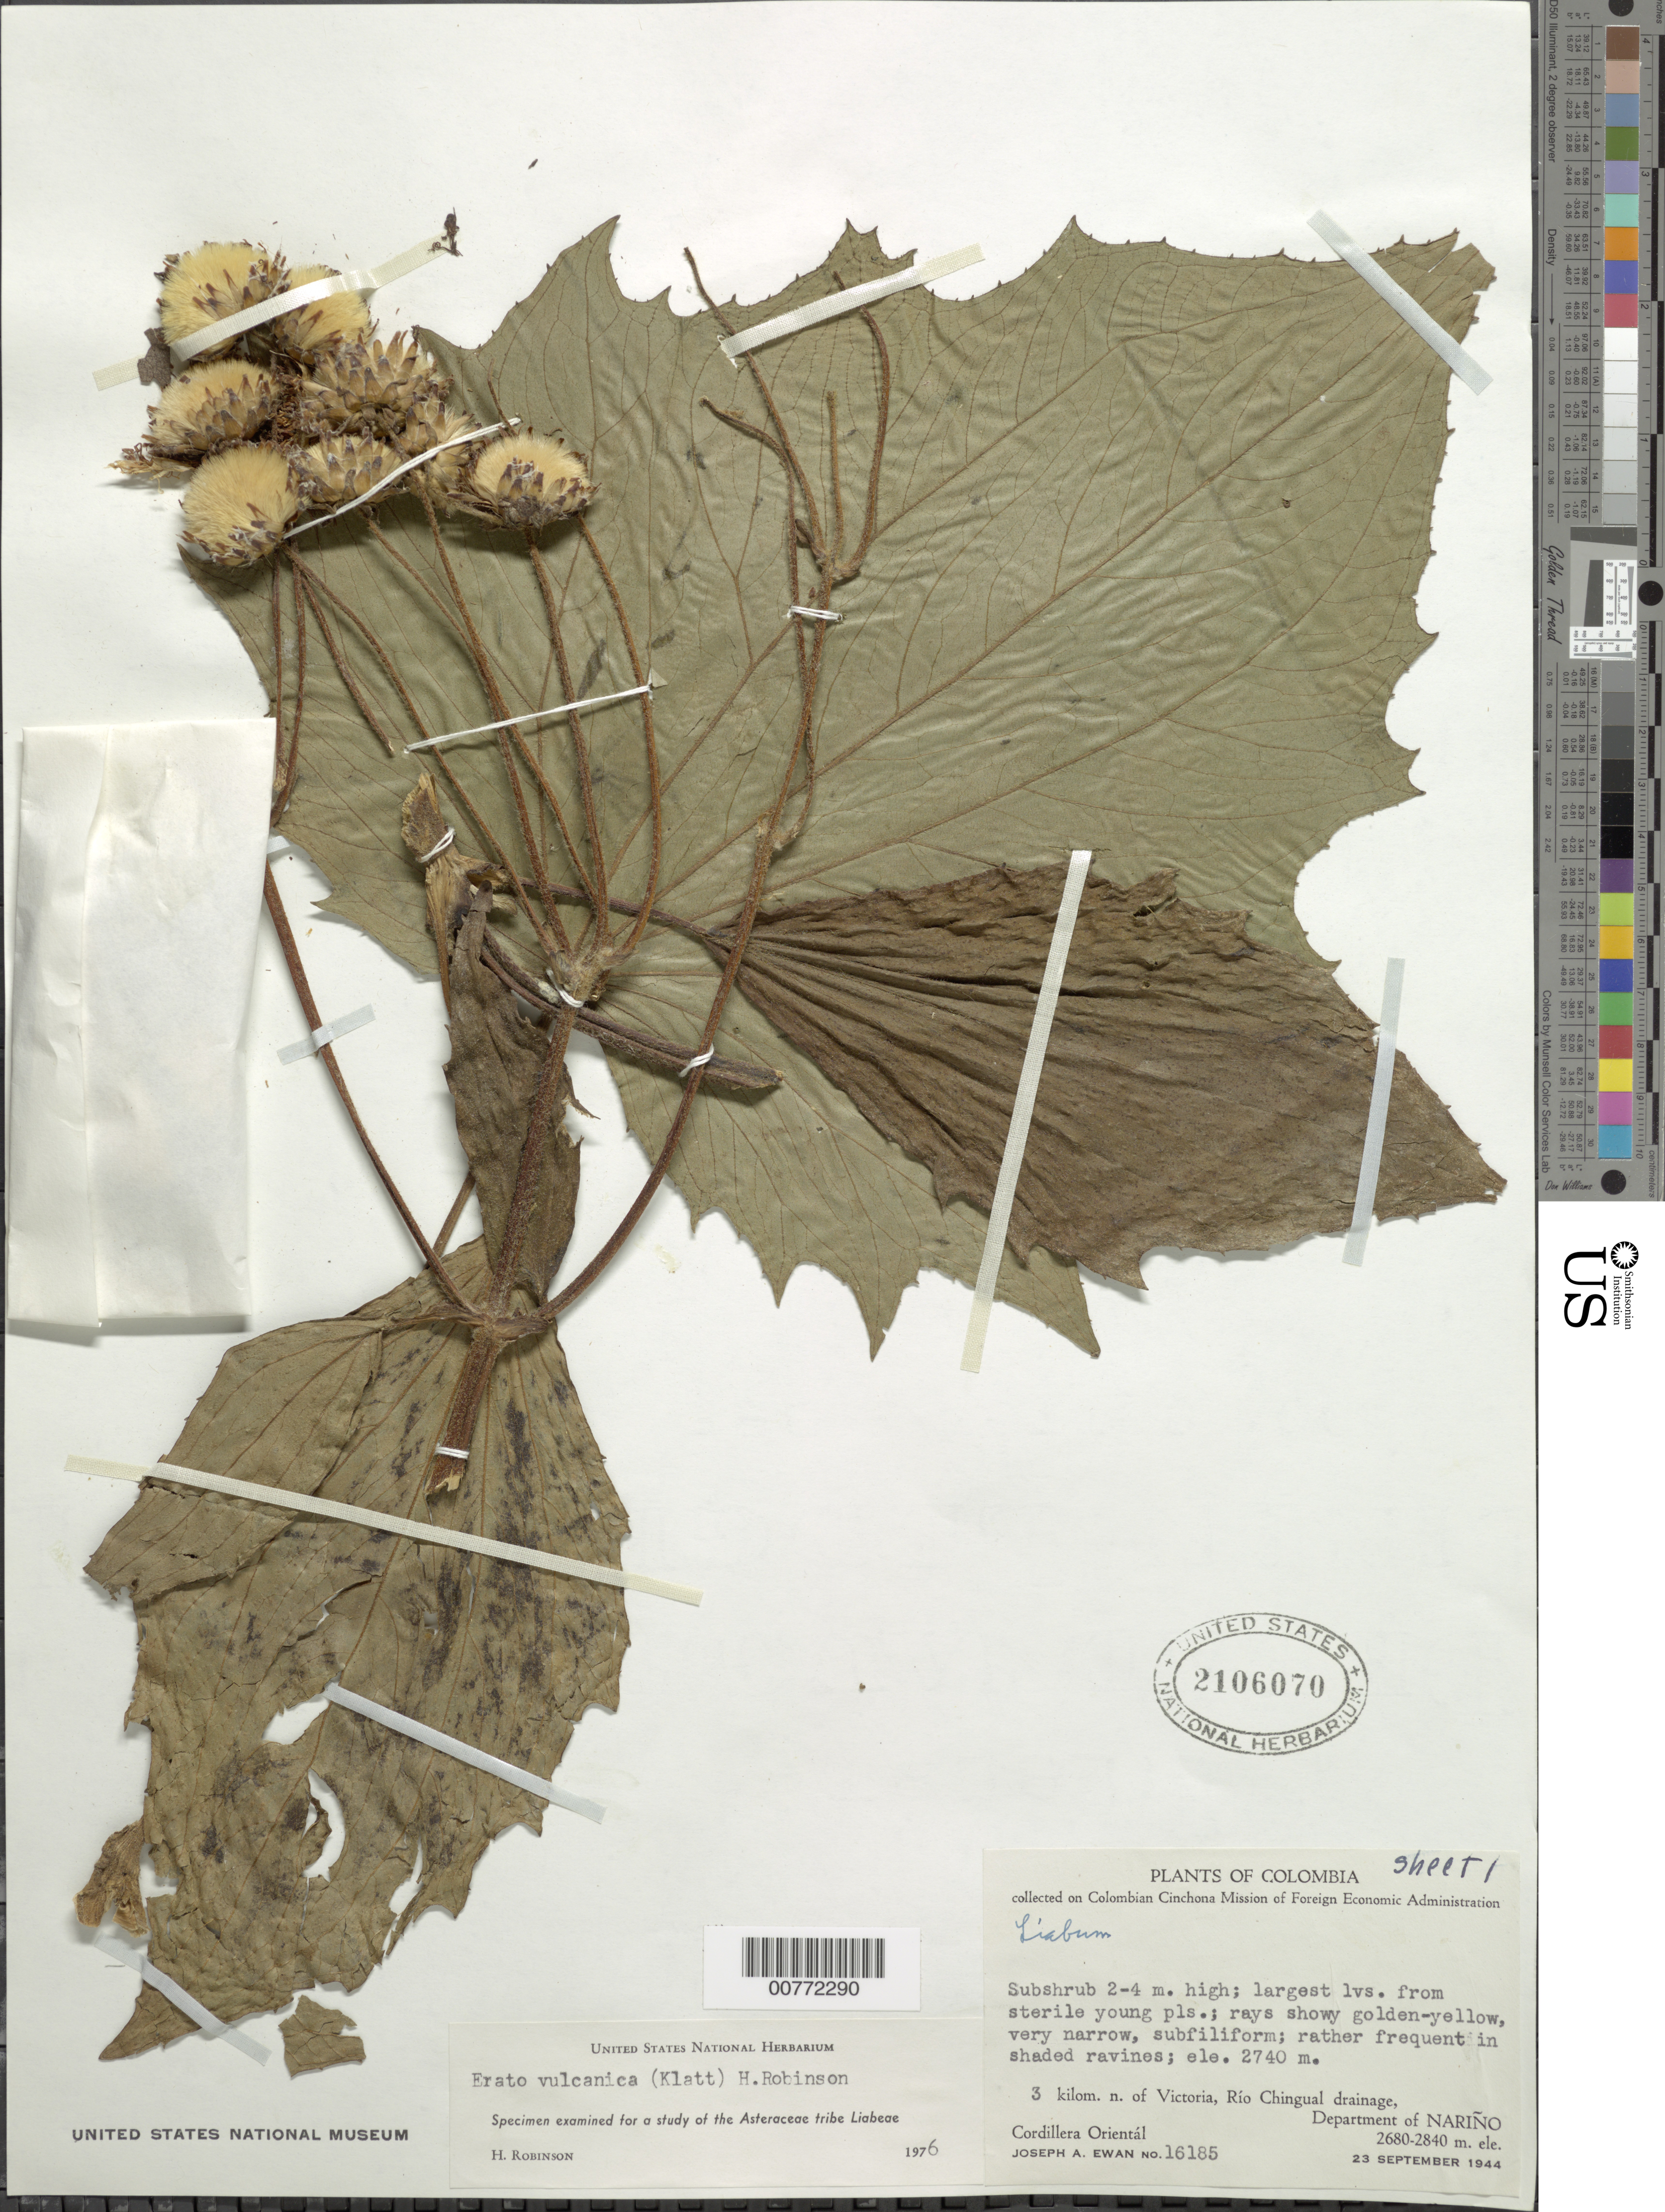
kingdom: Plantae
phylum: Tracheophyta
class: Magnoliopsida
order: Asterales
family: Asteraceae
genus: Erato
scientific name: Erato vulcanica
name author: (Klatt) H. Rob.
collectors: J. A. Ewan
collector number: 16185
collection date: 1944-09-23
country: Colombia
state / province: Nariño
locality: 3 kilom. n. of Victoria, Rio Chingual drainage, Cordillera Oriental, Department of Narino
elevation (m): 2680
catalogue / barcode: US 2106070